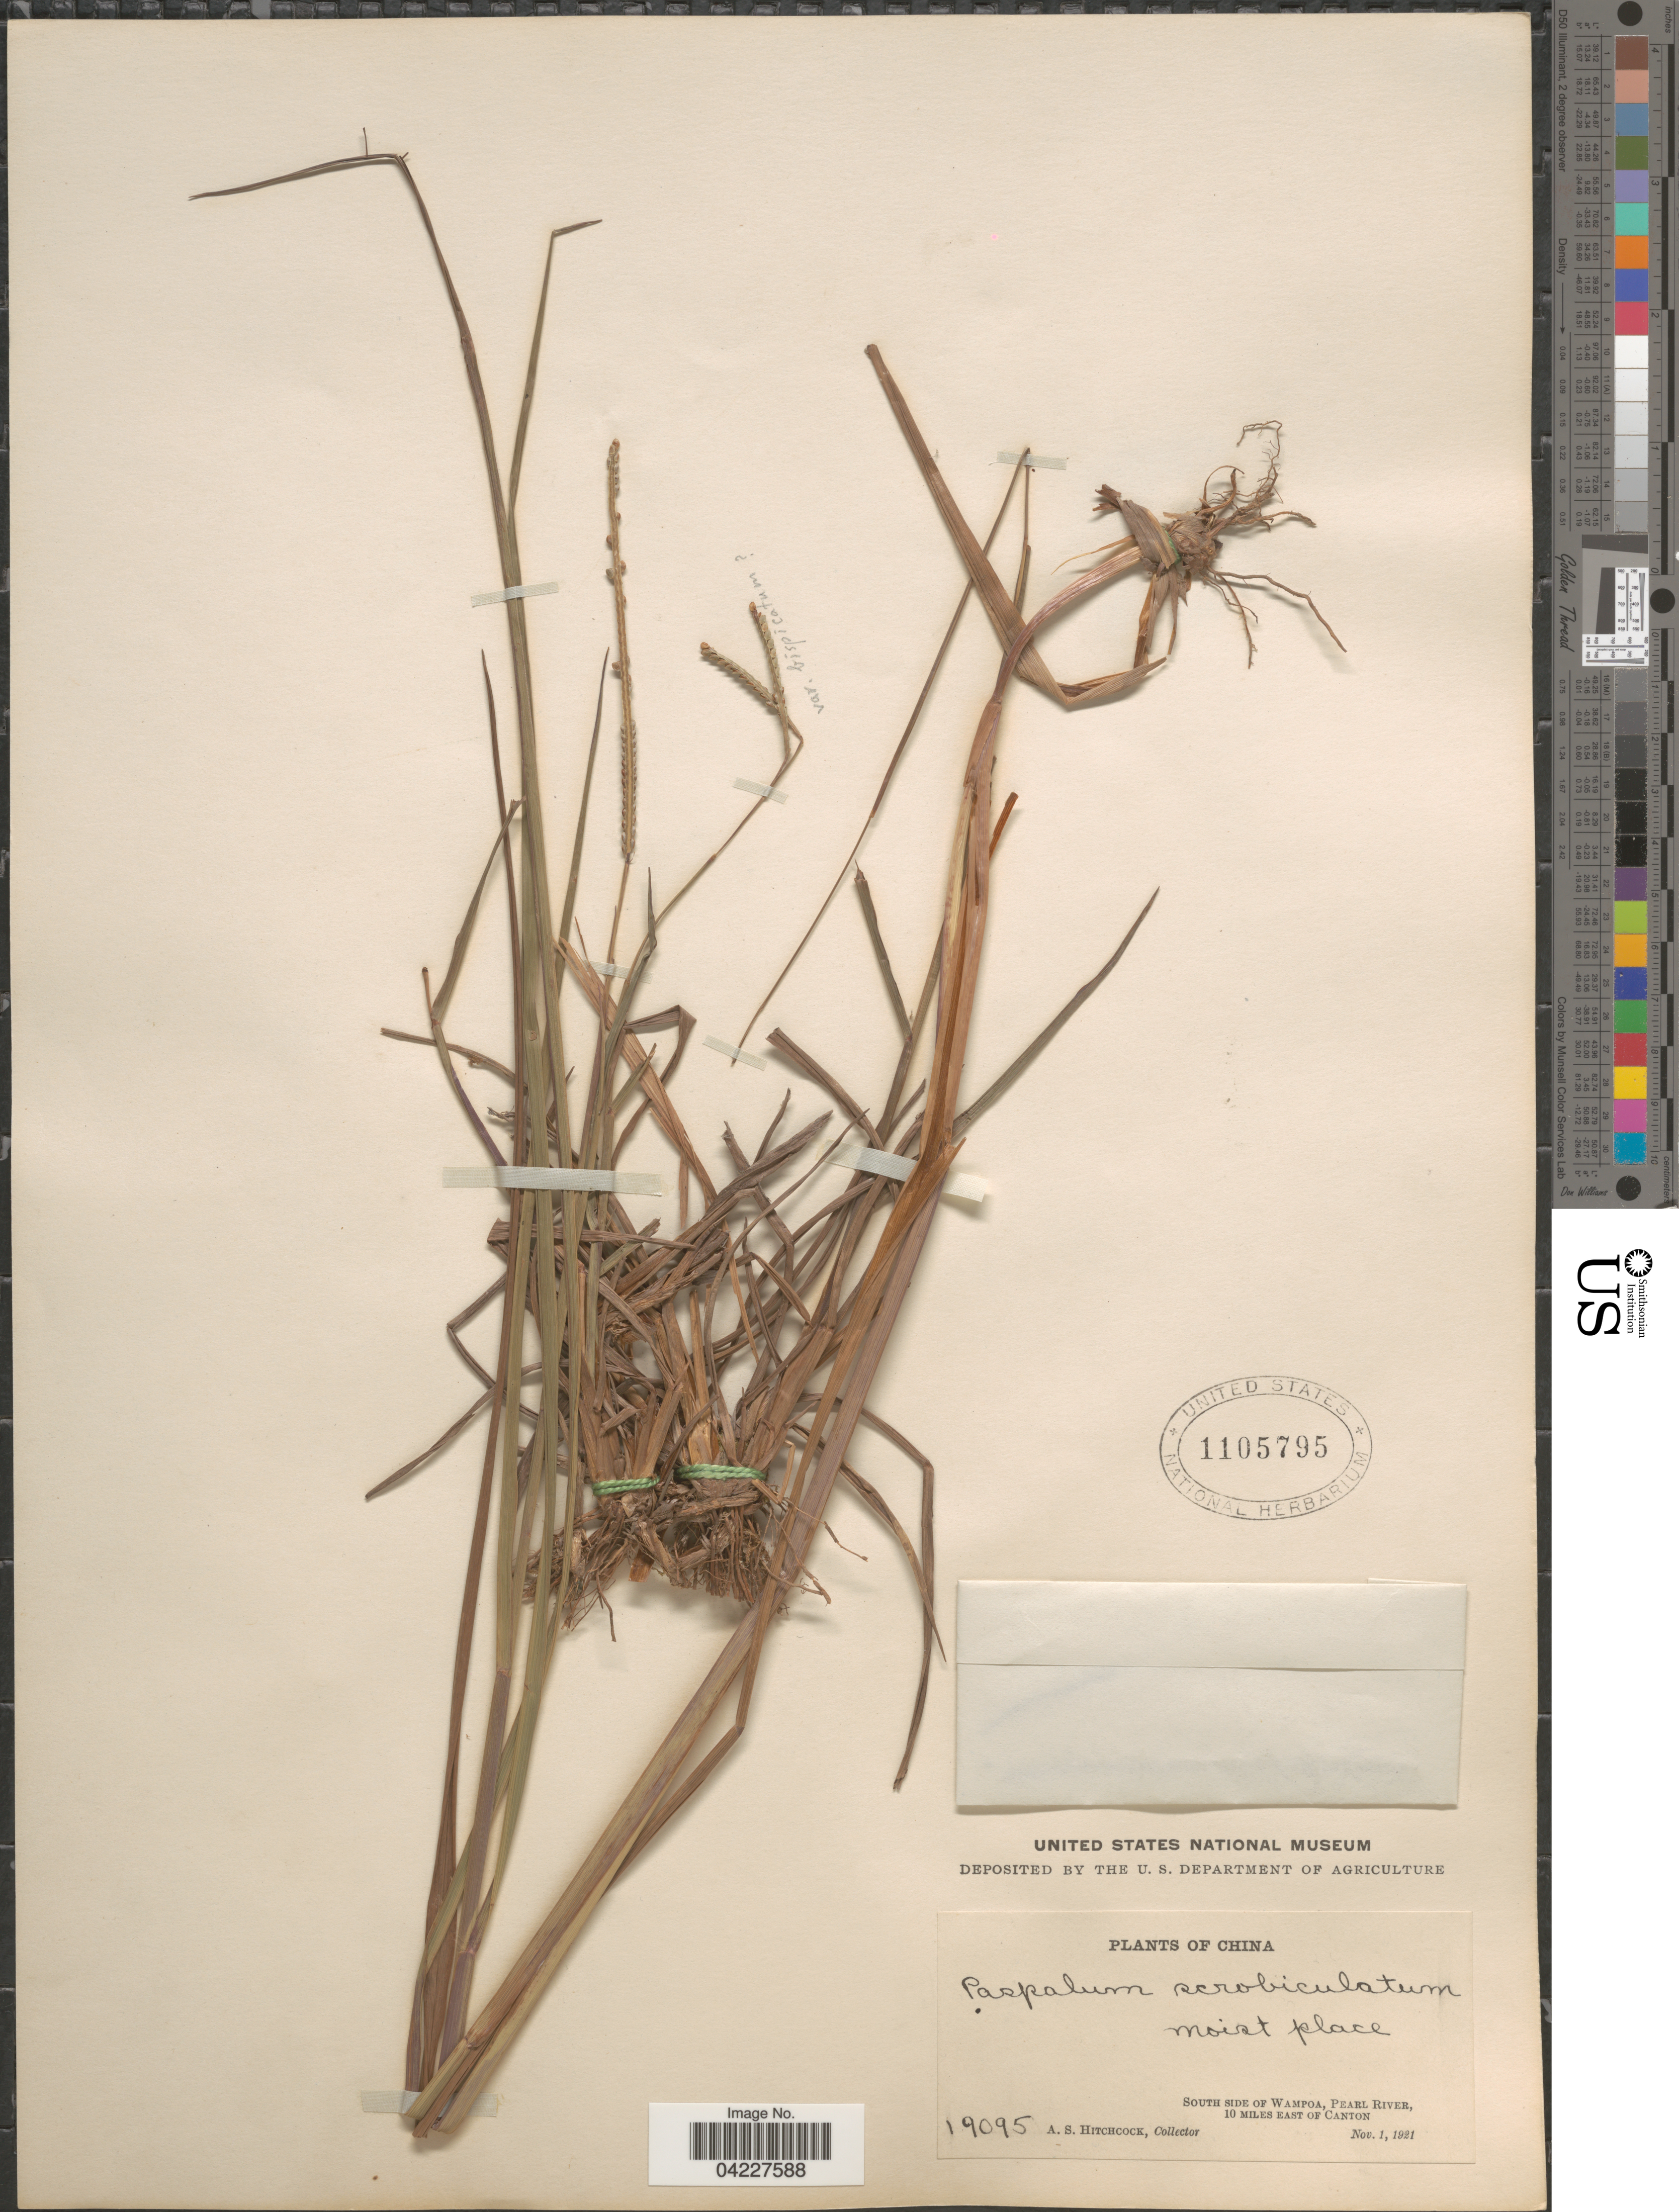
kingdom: Plantae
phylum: Tracheophyta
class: Liliopsida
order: Poales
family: Poaceae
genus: Paspalum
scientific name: Paspalum scrobiculatum var. bispicatum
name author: Hack. ex Merr.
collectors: A. S. Hitchcock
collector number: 19095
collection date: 1921-11-01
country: China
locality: South Side Of Wampoa, Pearl River, 10 Miles East Of Canton.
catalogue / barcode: US 1105795